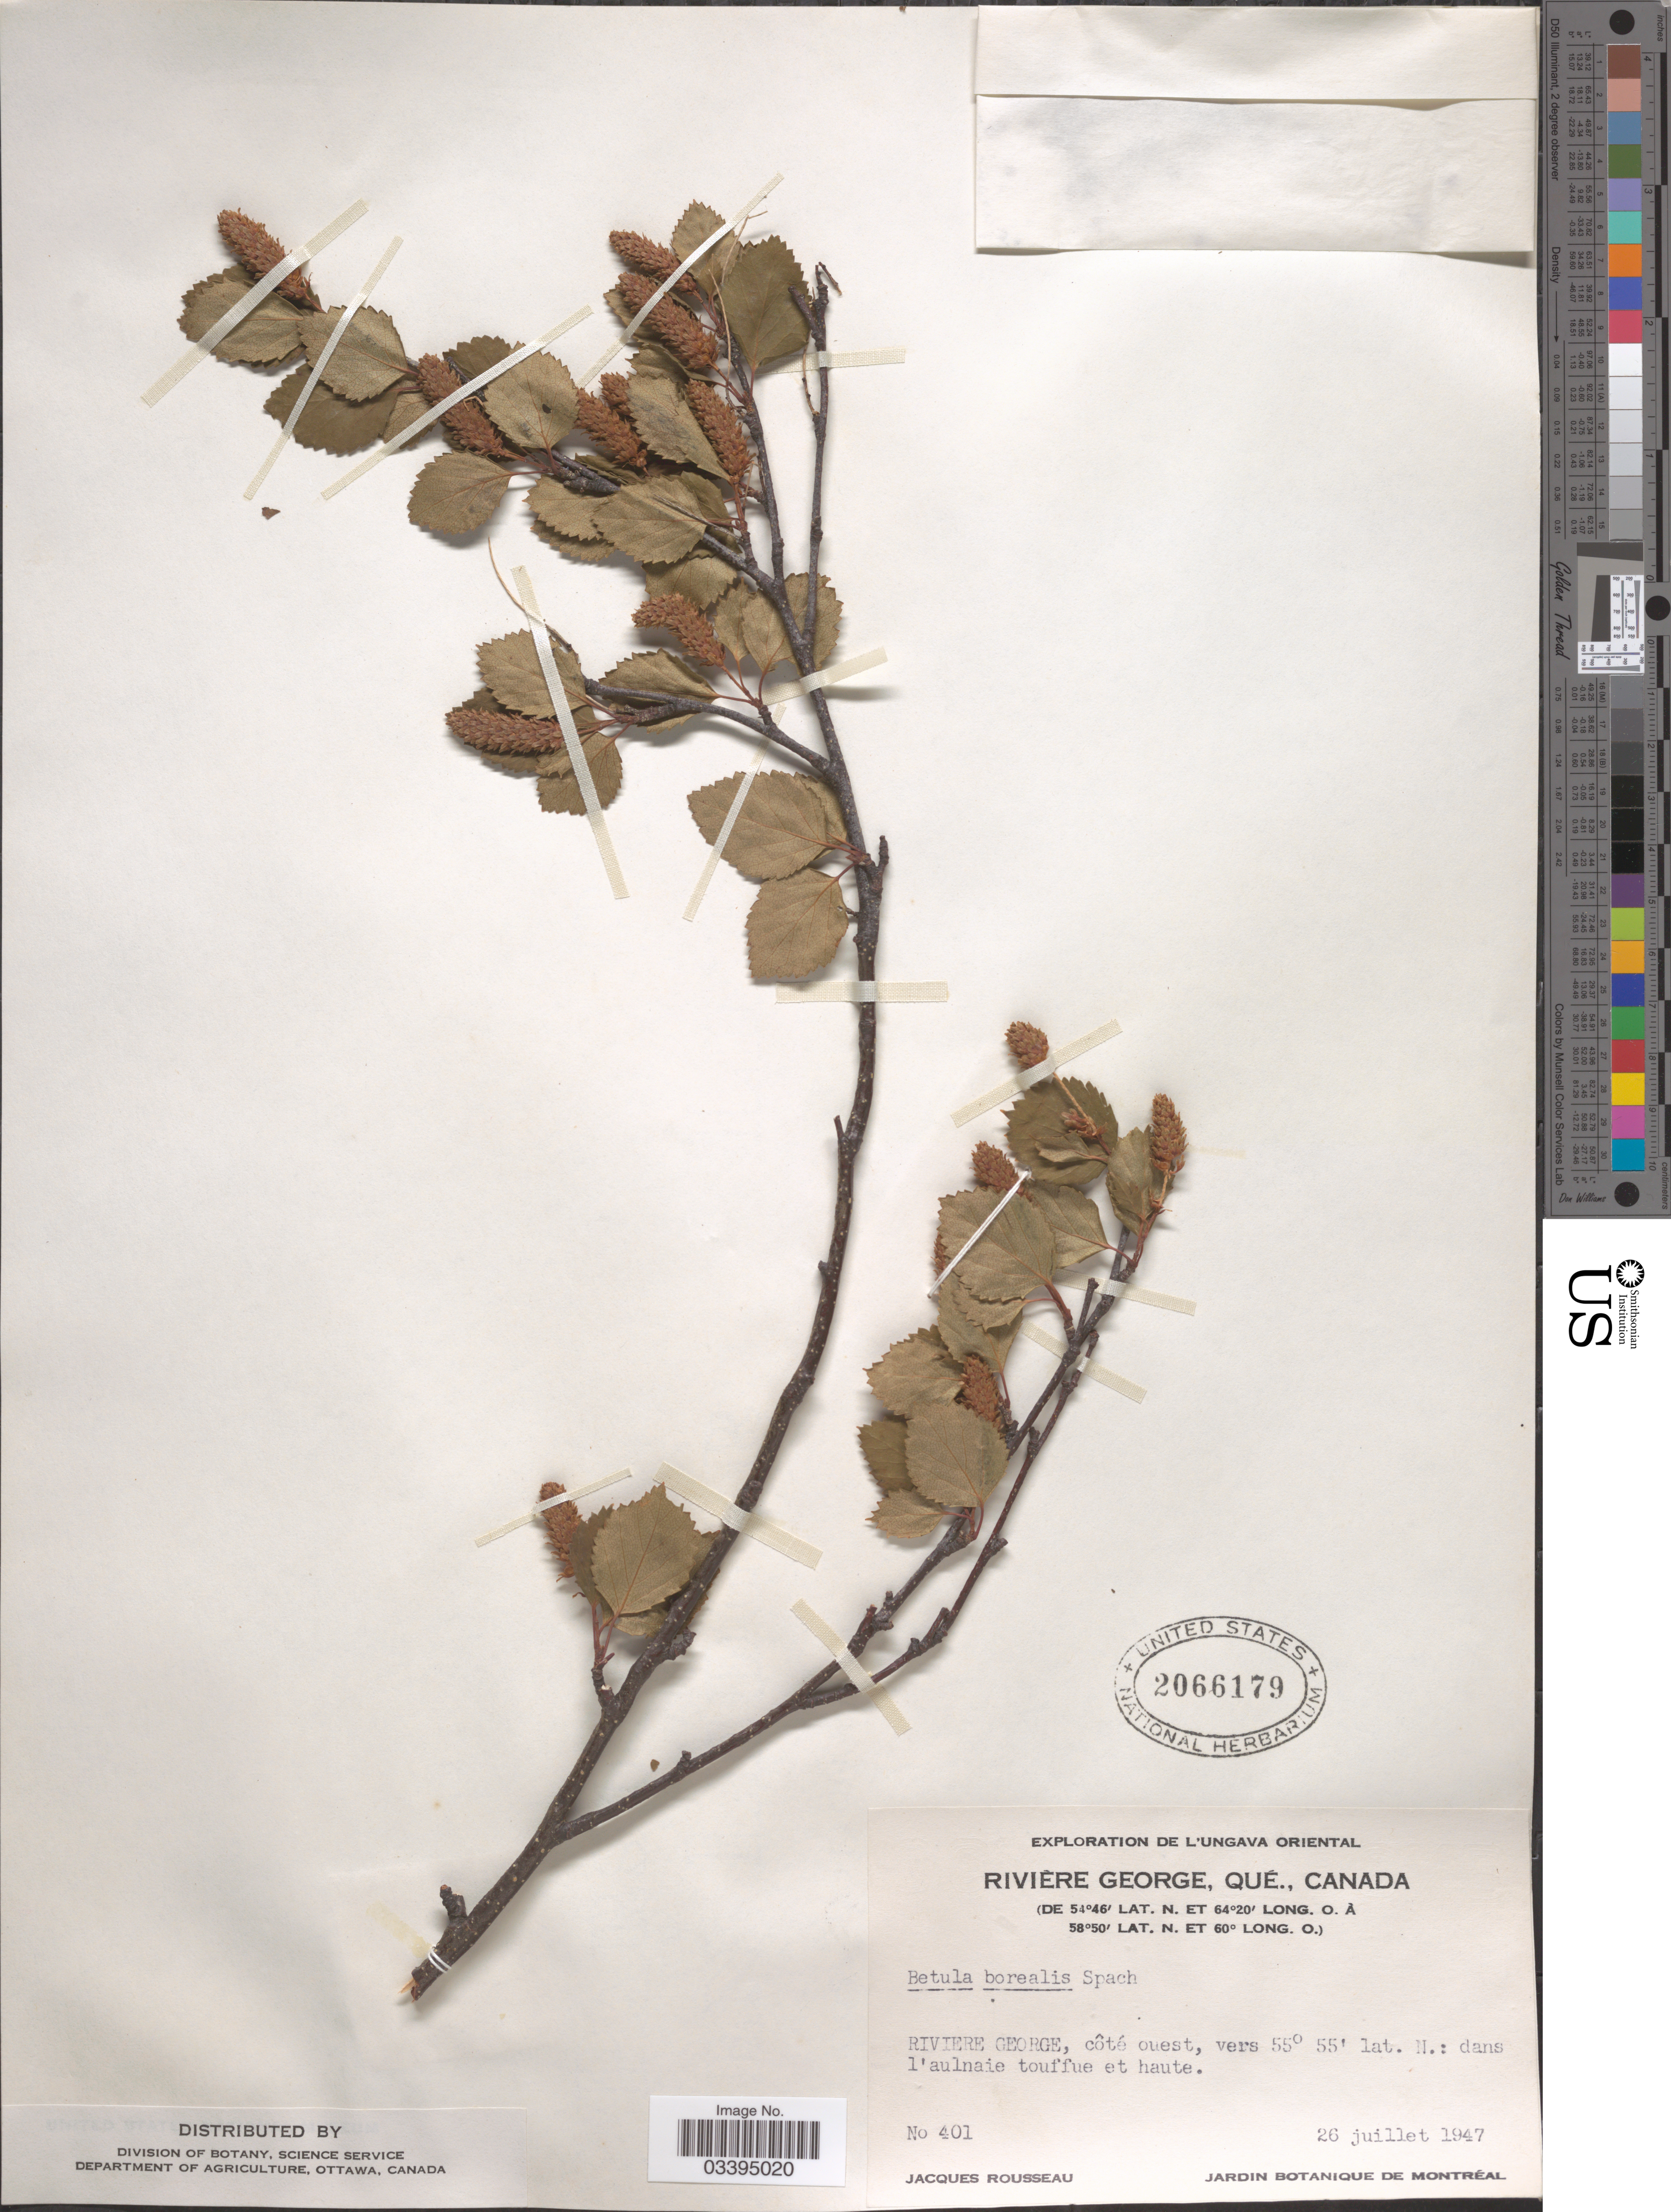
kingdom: Plantae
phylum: Tracheophyta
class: Magnoliopsida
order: Fagales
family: Betulaceae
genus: Betula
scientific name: Betula borealis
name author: Spach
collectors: J. Rousseau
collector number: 401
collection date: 1947-07-26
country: Canada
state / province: Quebec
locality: Rivière George, Qué. Riviere George, côté ouest.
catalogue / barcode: US 2066179